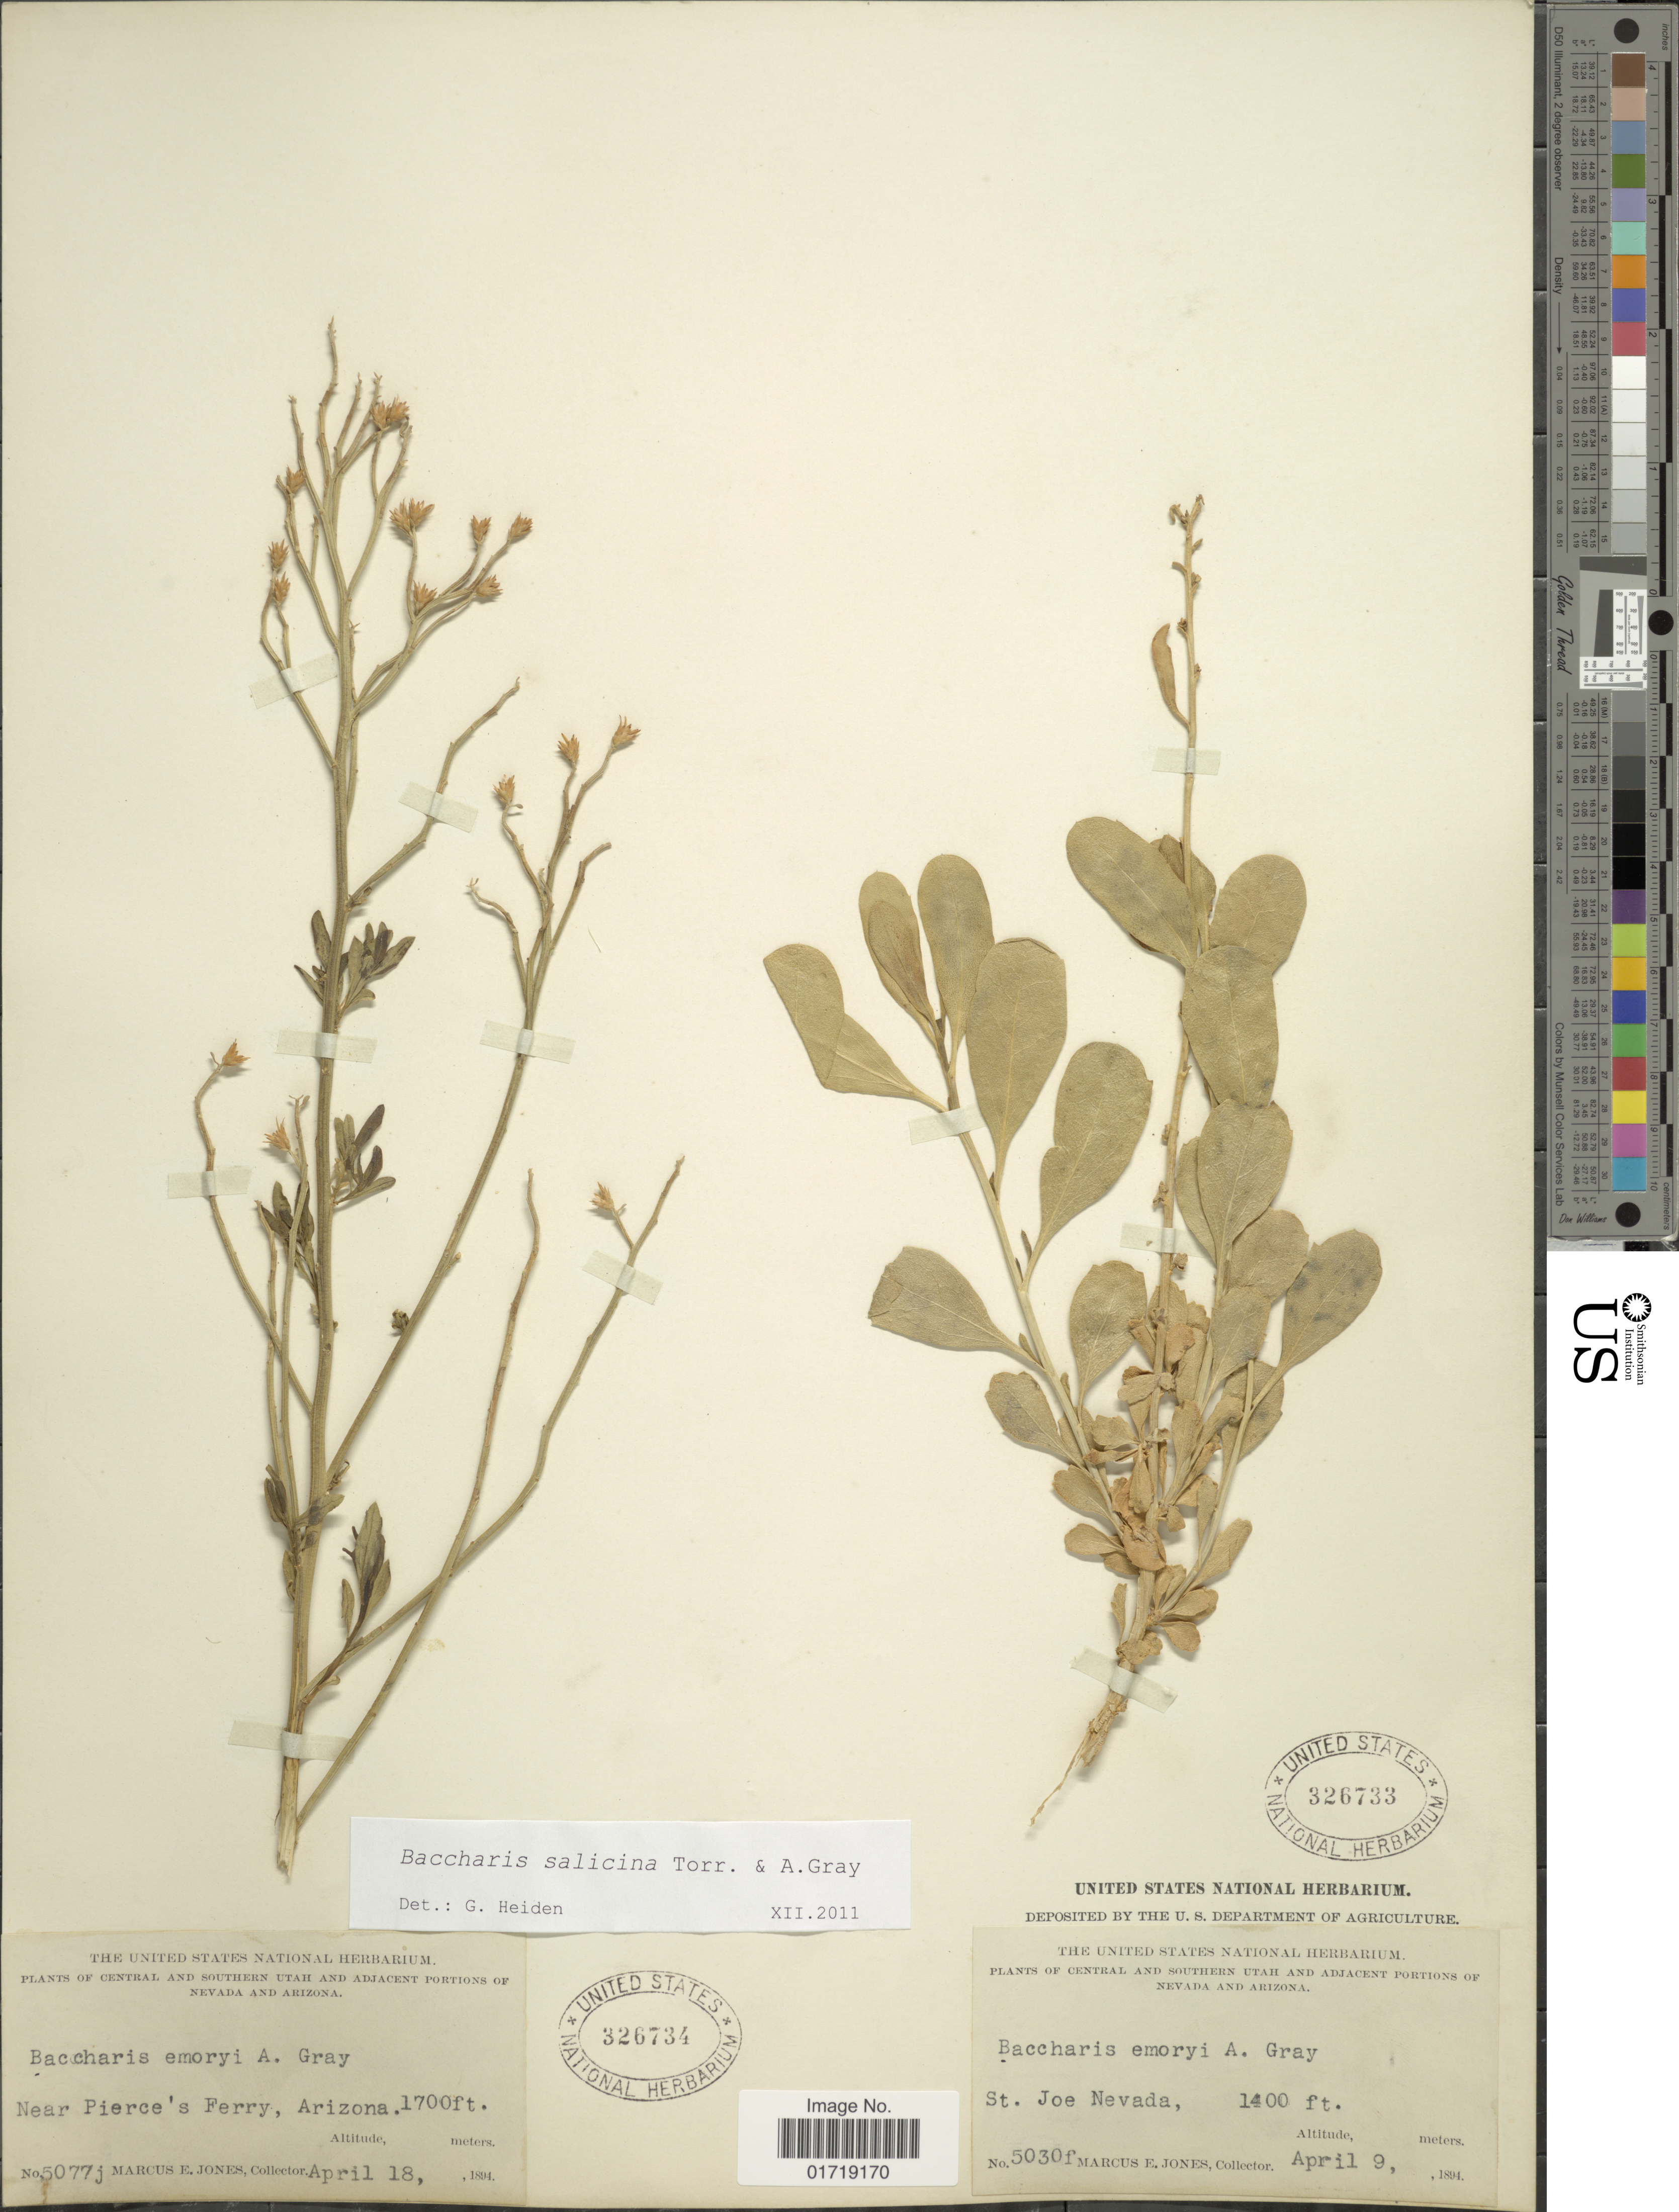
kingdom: Plantae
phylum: Tracheophyta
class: Magnoliopsida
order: Asterales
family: Asteraceae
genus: Baccharis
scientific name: Baccharis salicina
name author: Torr. & A. Gray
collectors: M. E. Jones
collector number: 5077j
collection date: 1894-04-18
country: United States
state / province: Arizona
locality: Near Pierce's Ferry, Arizona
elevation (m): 518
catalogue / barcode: US 326734